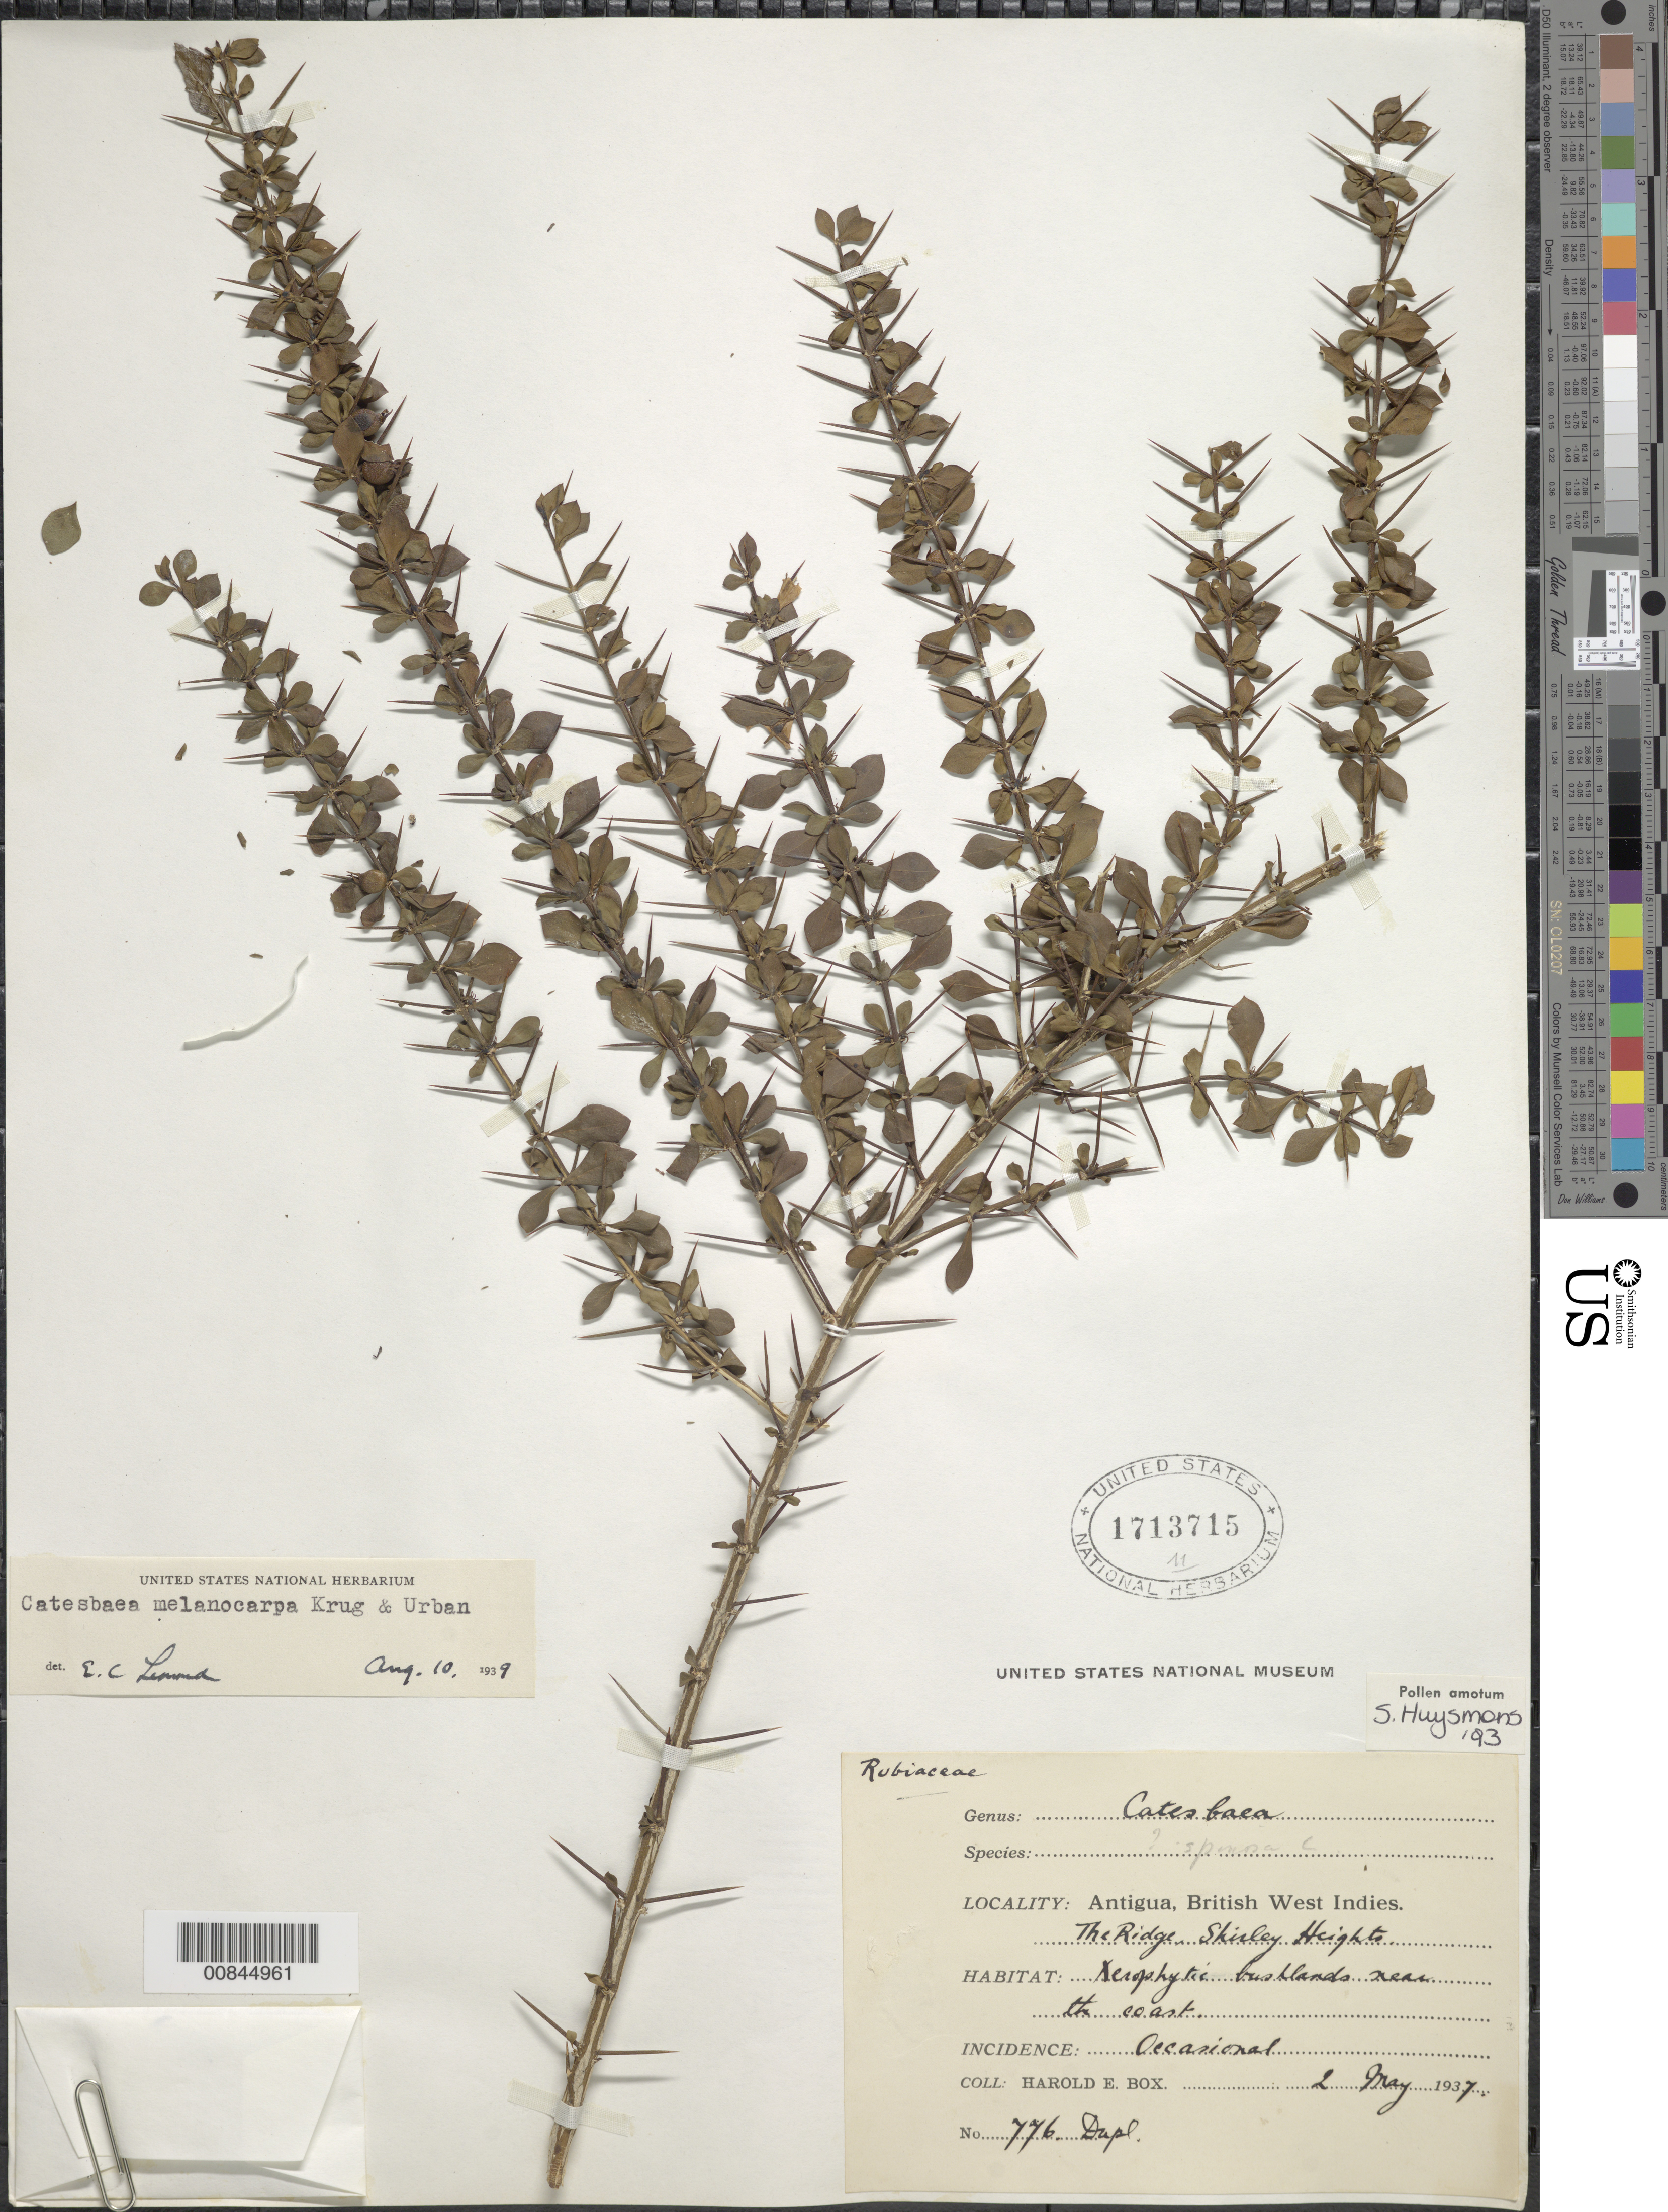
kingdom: Plantae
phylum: Tracheophyta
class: Magnoliopsida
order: Gentianales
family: Rubiaceae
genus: Catesbaea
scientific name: Catesbaea melanocarpa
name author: Krug & Urb.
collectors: H. E. Box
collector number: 776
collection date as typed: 02 May 1937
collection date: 1937-05-02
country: Antigua and Barbuda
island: Leeward Is.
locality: The Ridge. Shirley Heights.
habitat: Xerophytic bushlands near the coast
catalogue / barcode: US 1713715